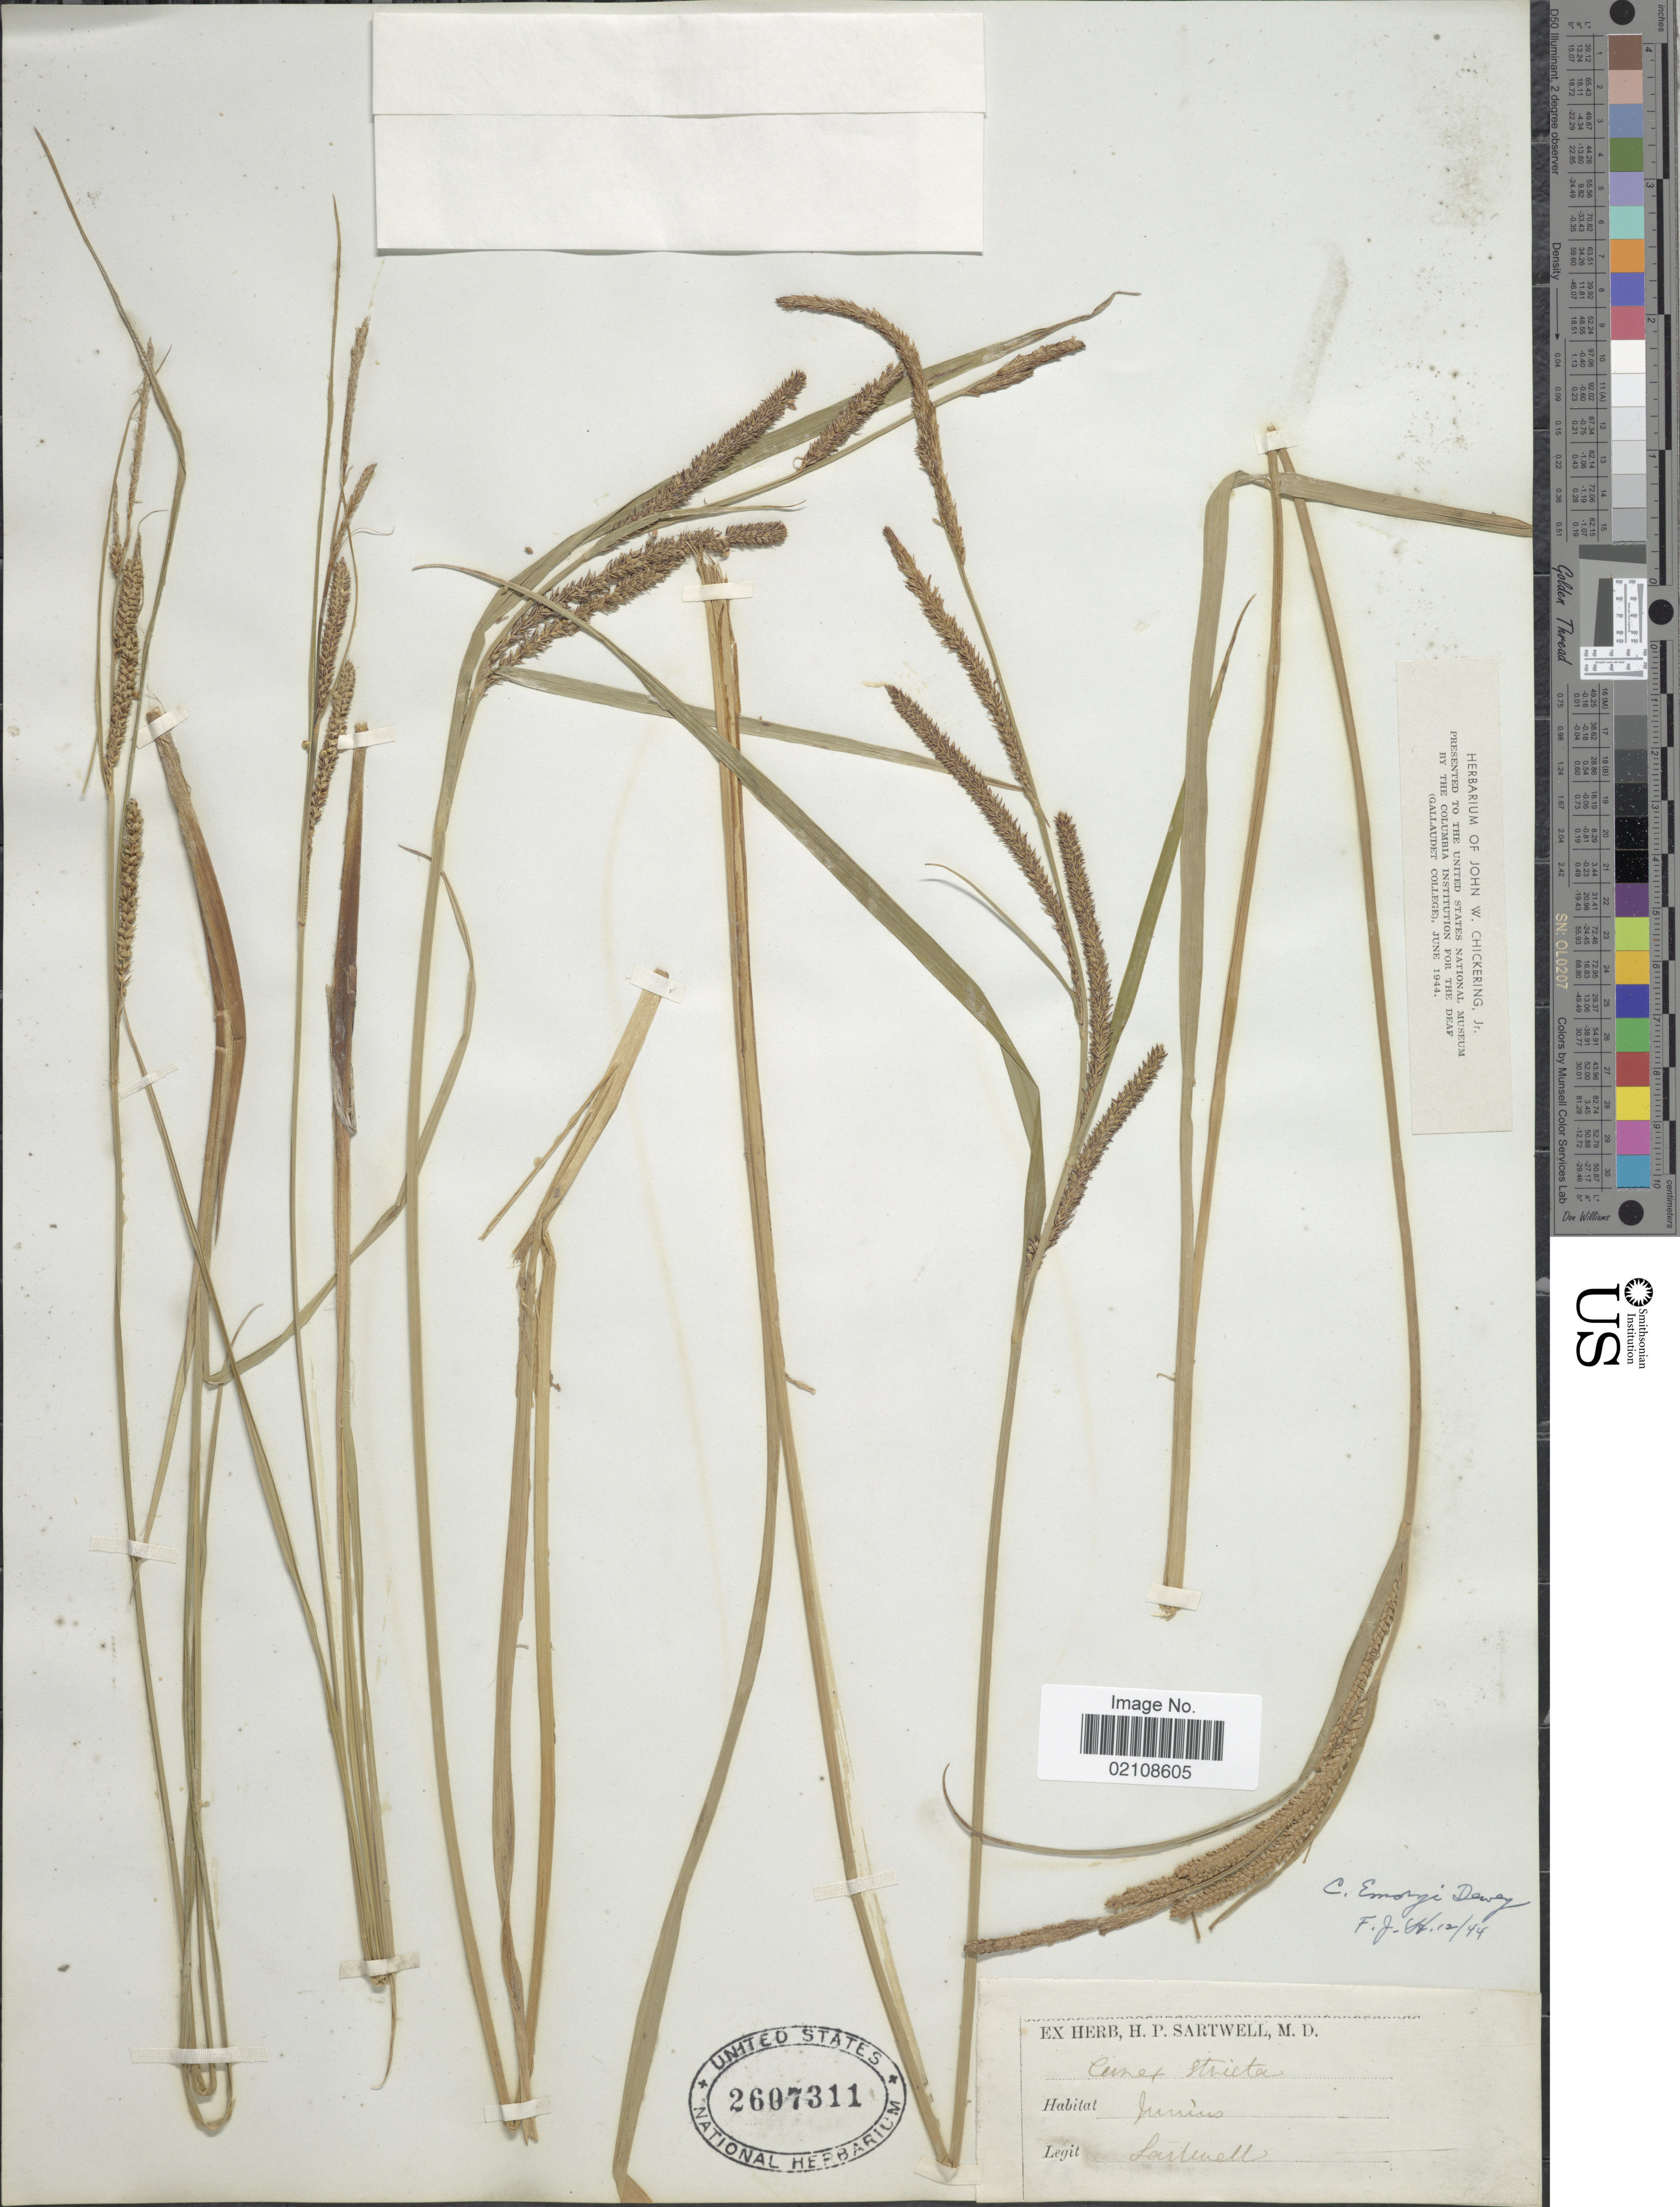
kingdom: Plantae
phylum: Tracheophyta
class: Liliopsida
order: Poales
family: Cyperaceae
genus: Carex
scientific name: Carex emoryi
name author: Dewey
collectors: Sartwell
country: United States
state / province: New York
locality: Junius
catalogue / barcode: US 2607311